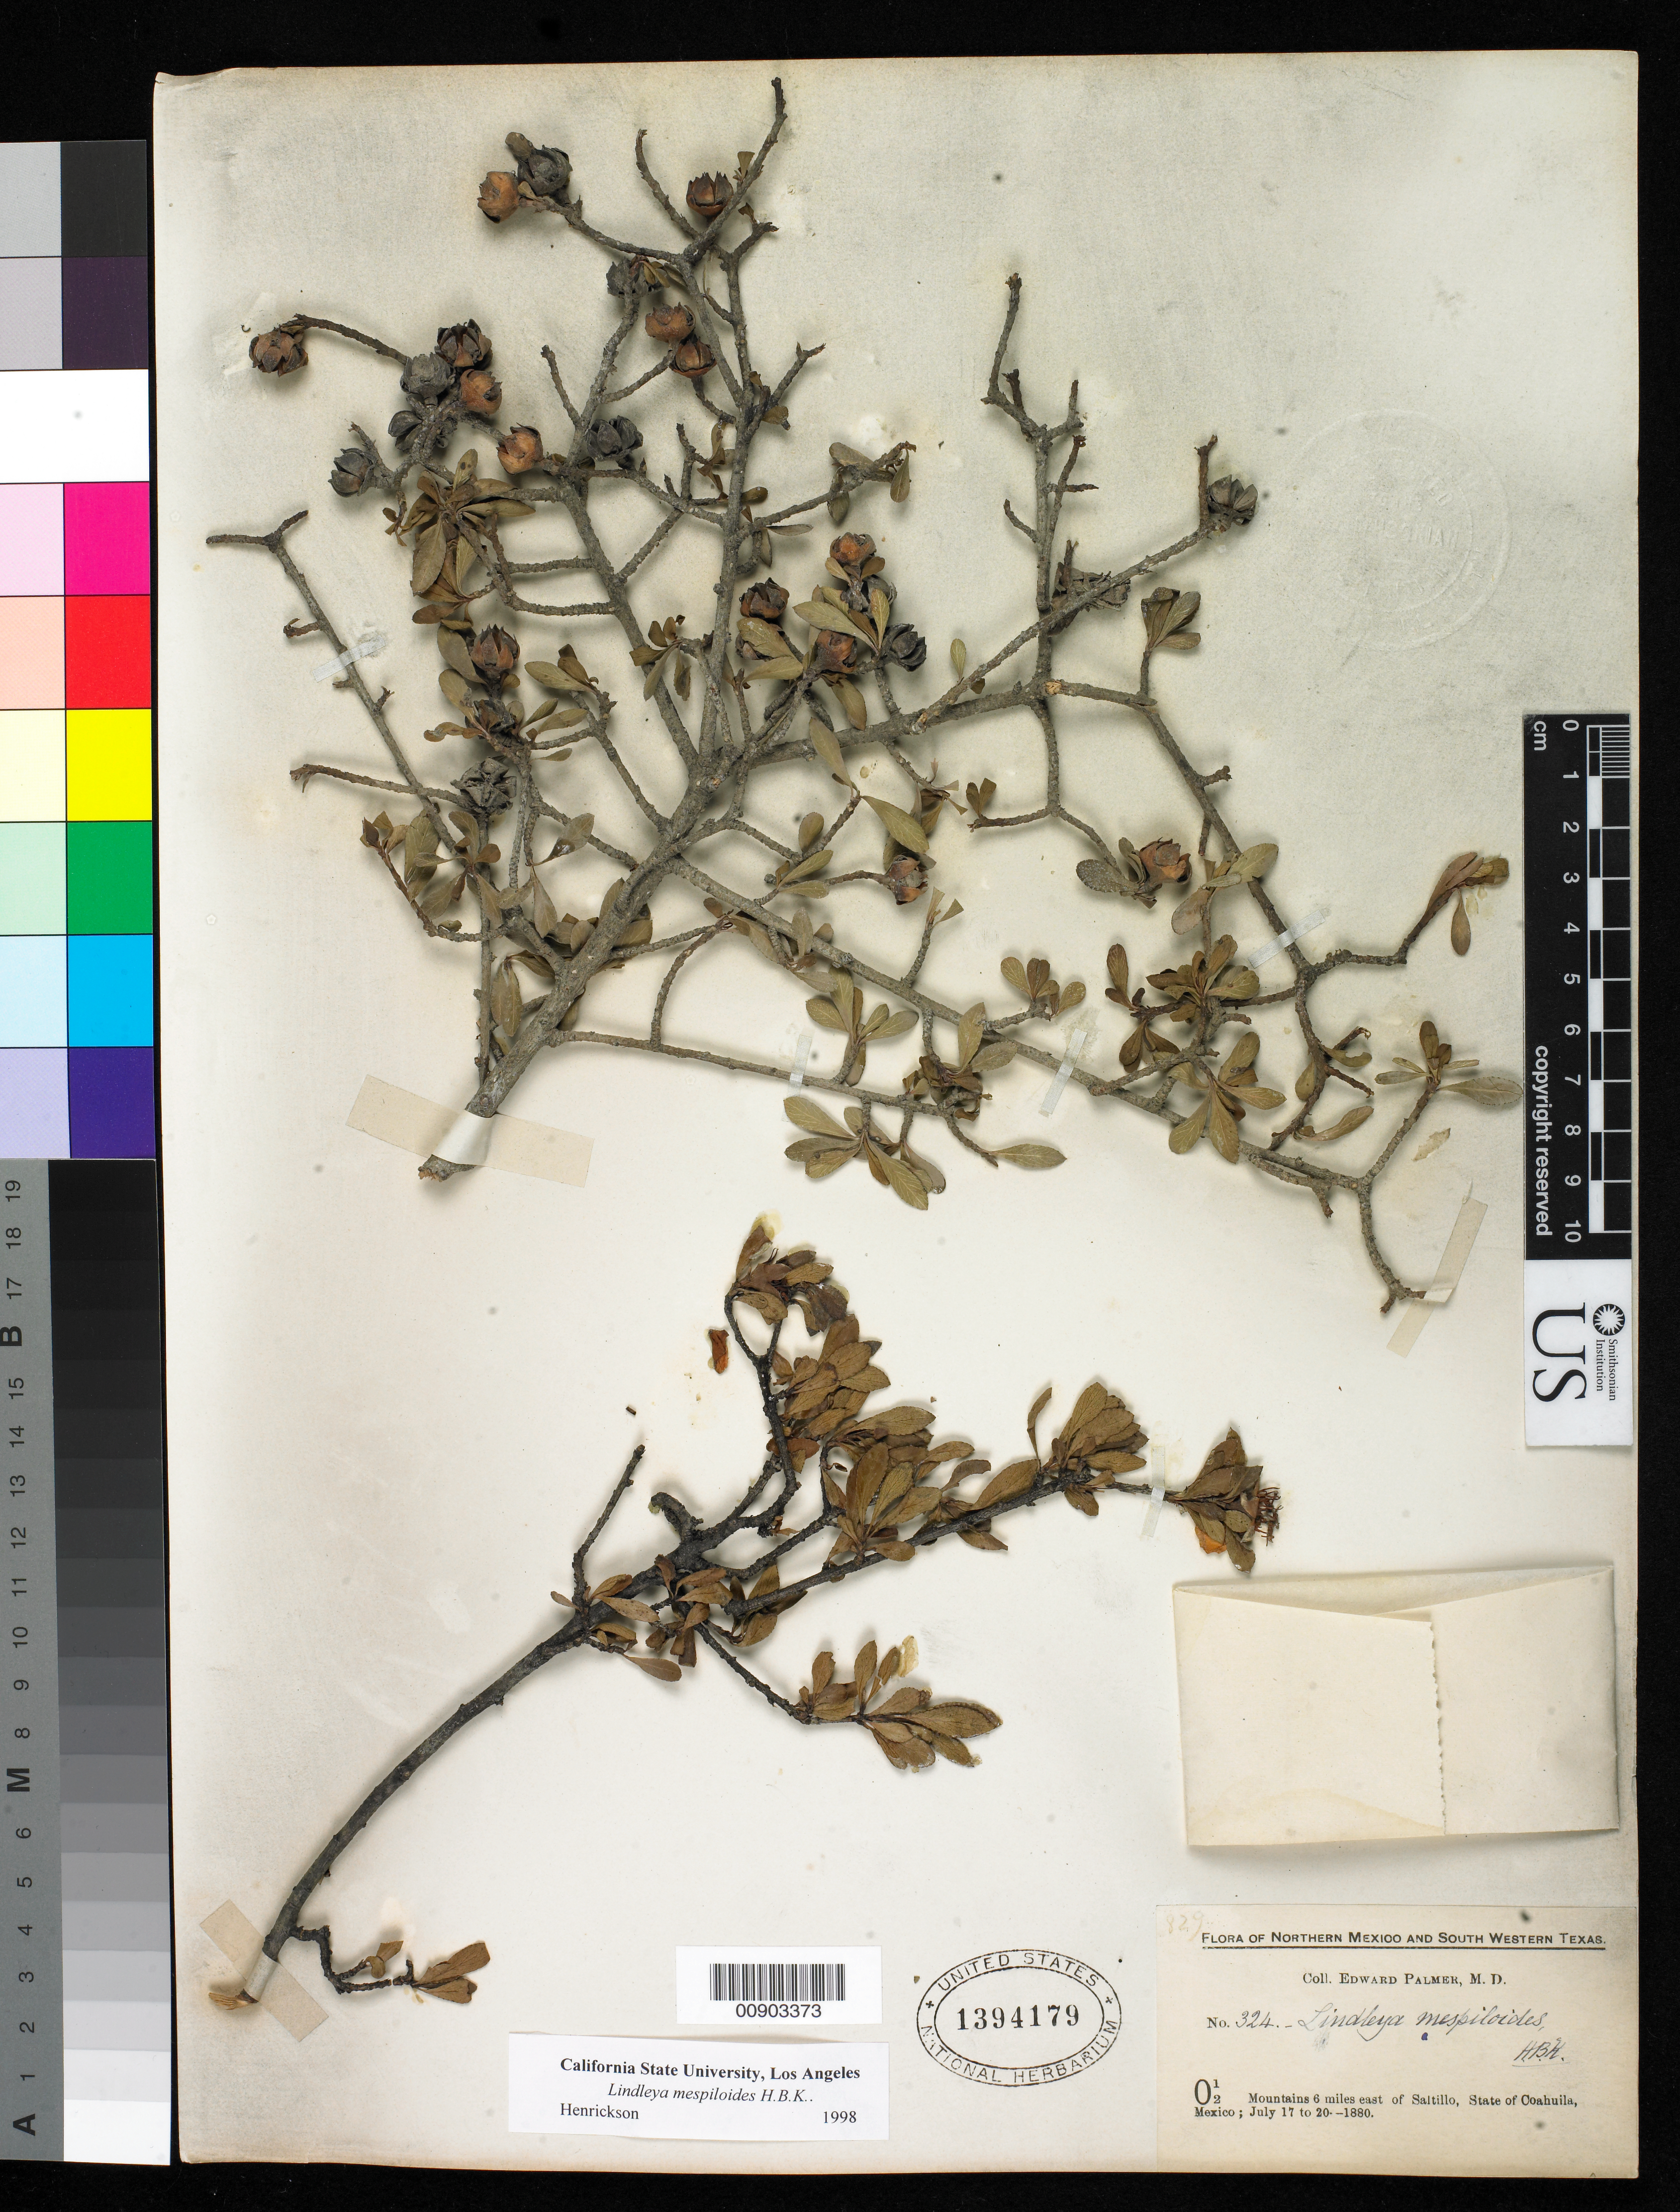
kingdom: Plantae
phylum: Tracheophyta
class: Magnoliopsida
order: Rosales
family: Rosaceae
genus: Lindleya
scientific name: Lindleya mespiloides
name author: Kunth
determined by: Henrickson, James, (CSLA), California State University at Los Angeles (UNITED STATES)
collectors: E. Palmer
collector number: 324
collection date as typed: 17 Jul 1880 to 20 Jul 1880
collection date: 1880-07-17/1880-07-20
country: Mexico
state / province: Coahuila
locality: O12. Mountains 6 miles east of Saltillo, Coahuila.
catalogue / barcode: US 1394179